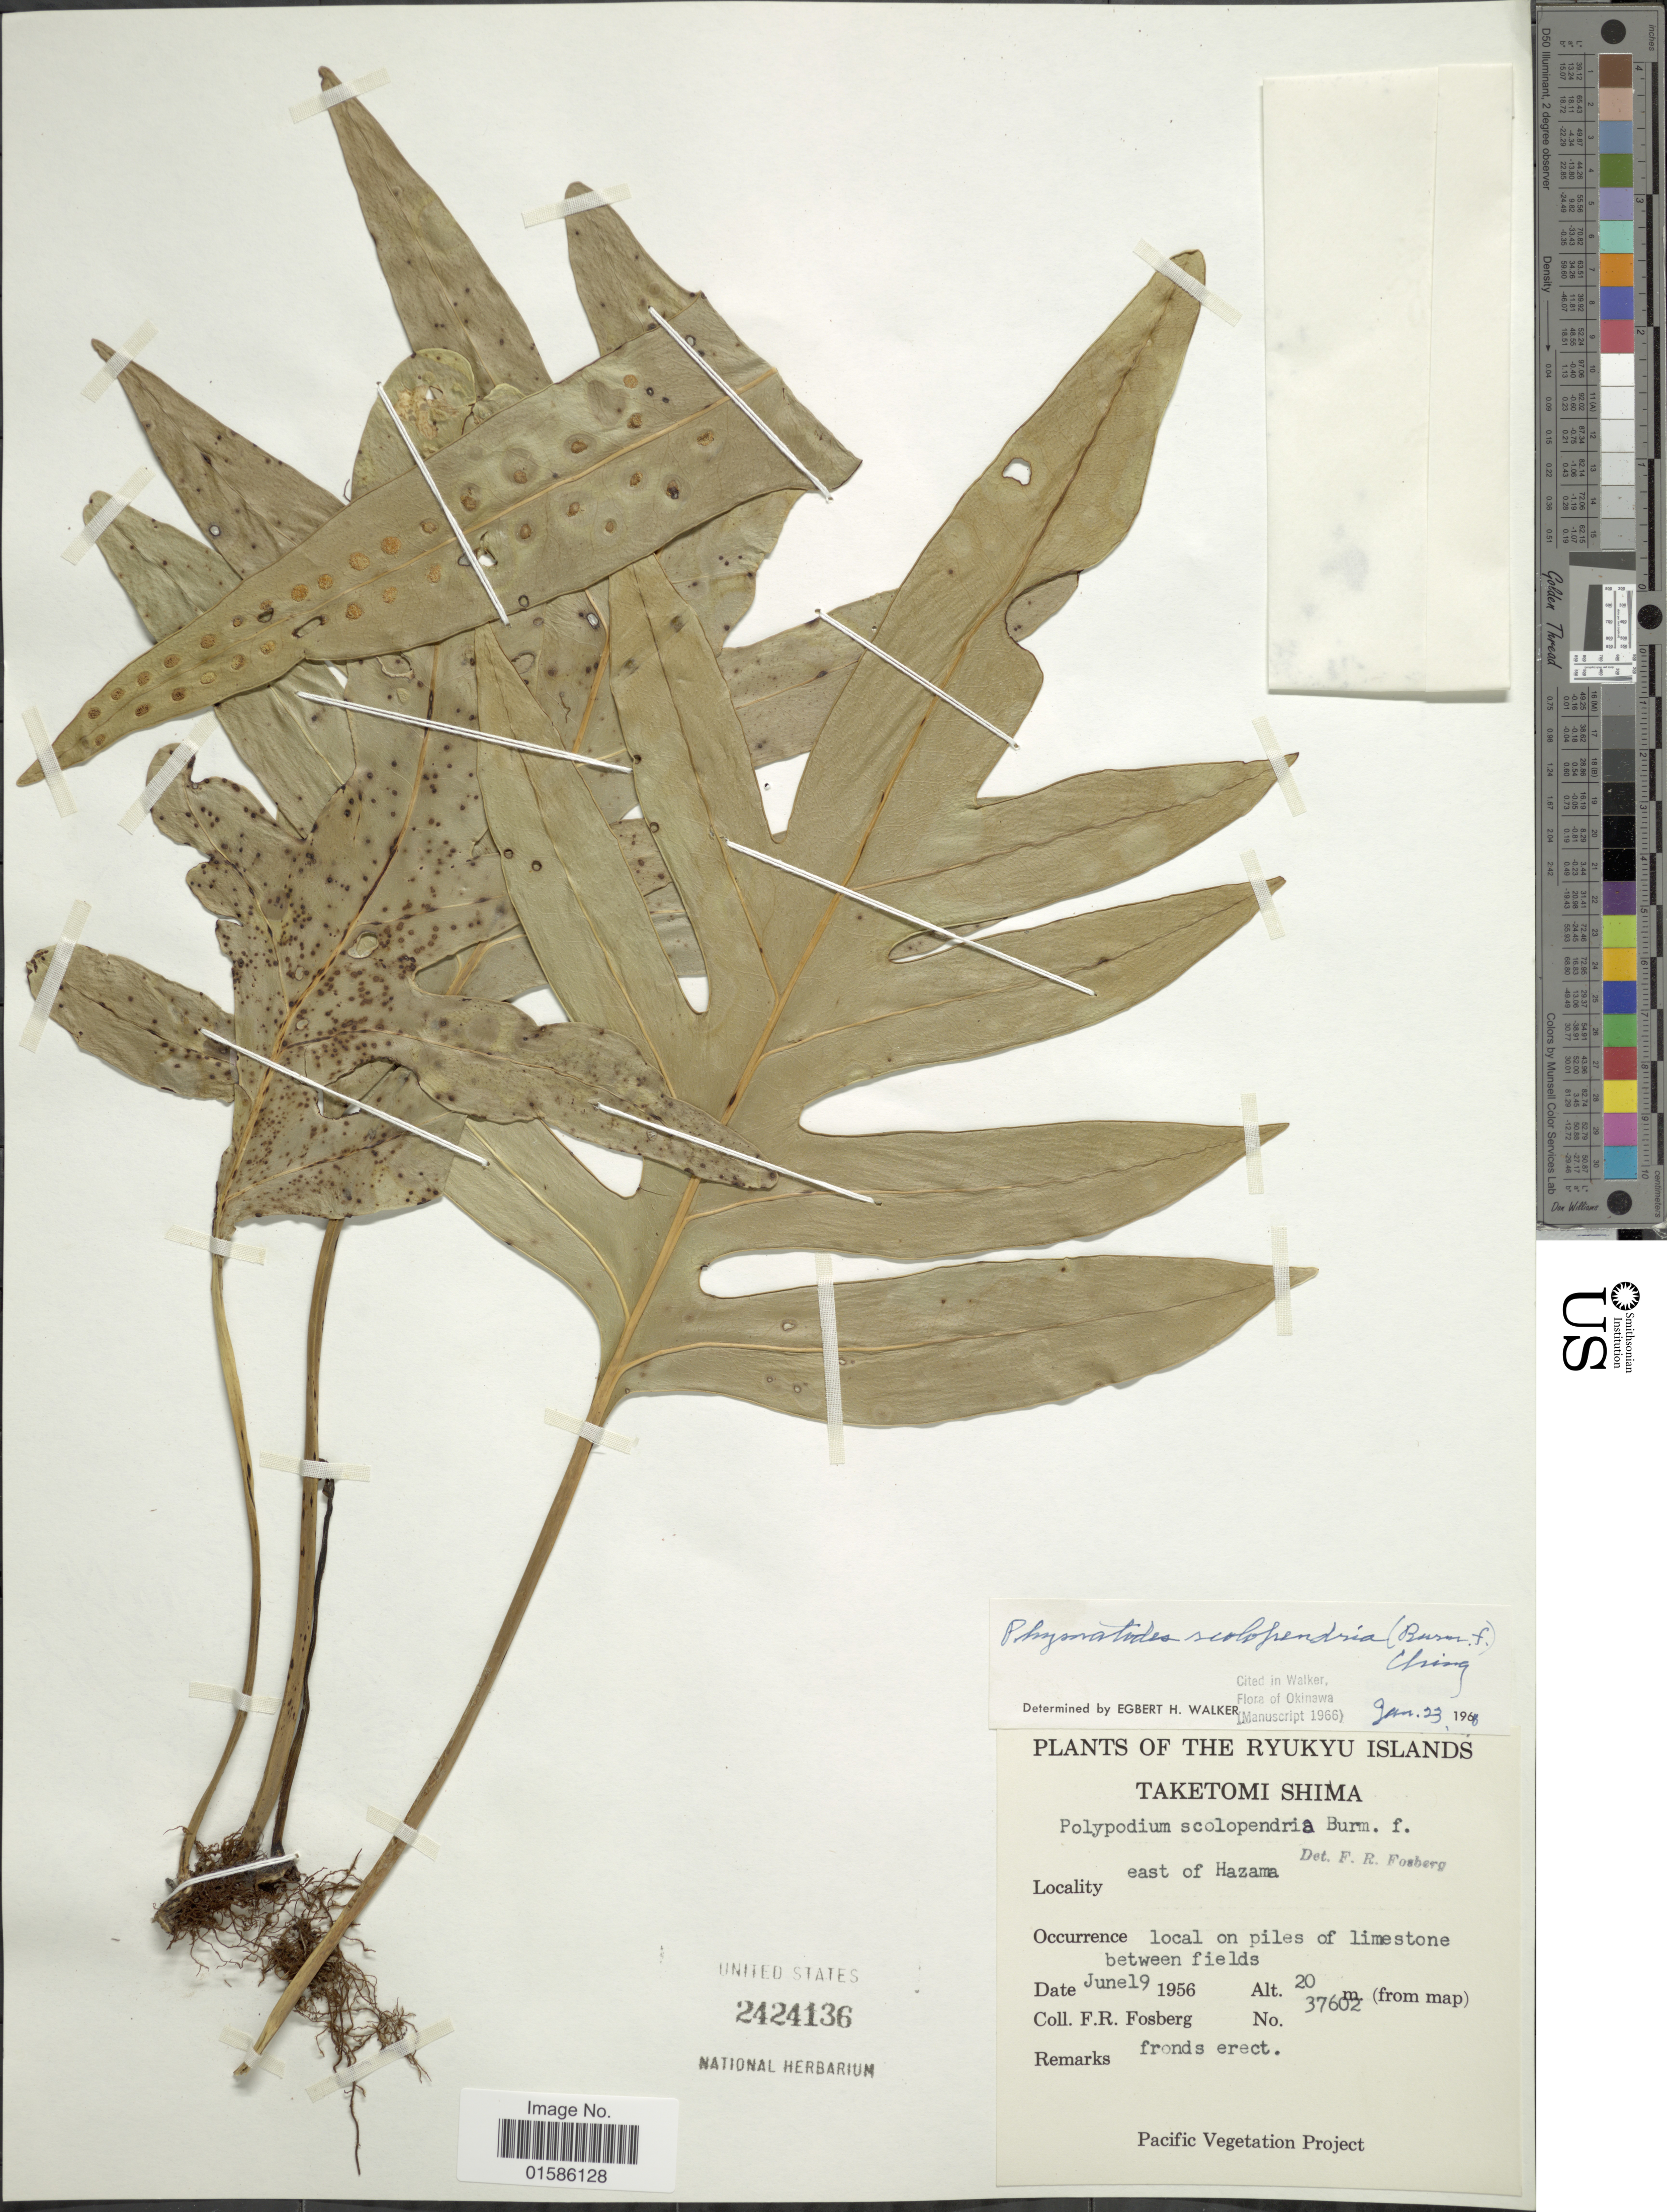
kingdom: Plantae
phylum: Tracheophyta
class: Polypodiopsida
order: Polypodiales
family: Polypodiaceae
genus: Microsorum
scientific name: Microsorum scolopendria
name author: (Burm. f.) Copel.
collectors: F. R. Fosberg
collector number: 37602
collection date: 1956-06-19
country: Japan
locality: The Ryukyu Islands, Taketomi Shima, east of Hazama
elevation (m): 20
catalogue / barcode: US 2424136